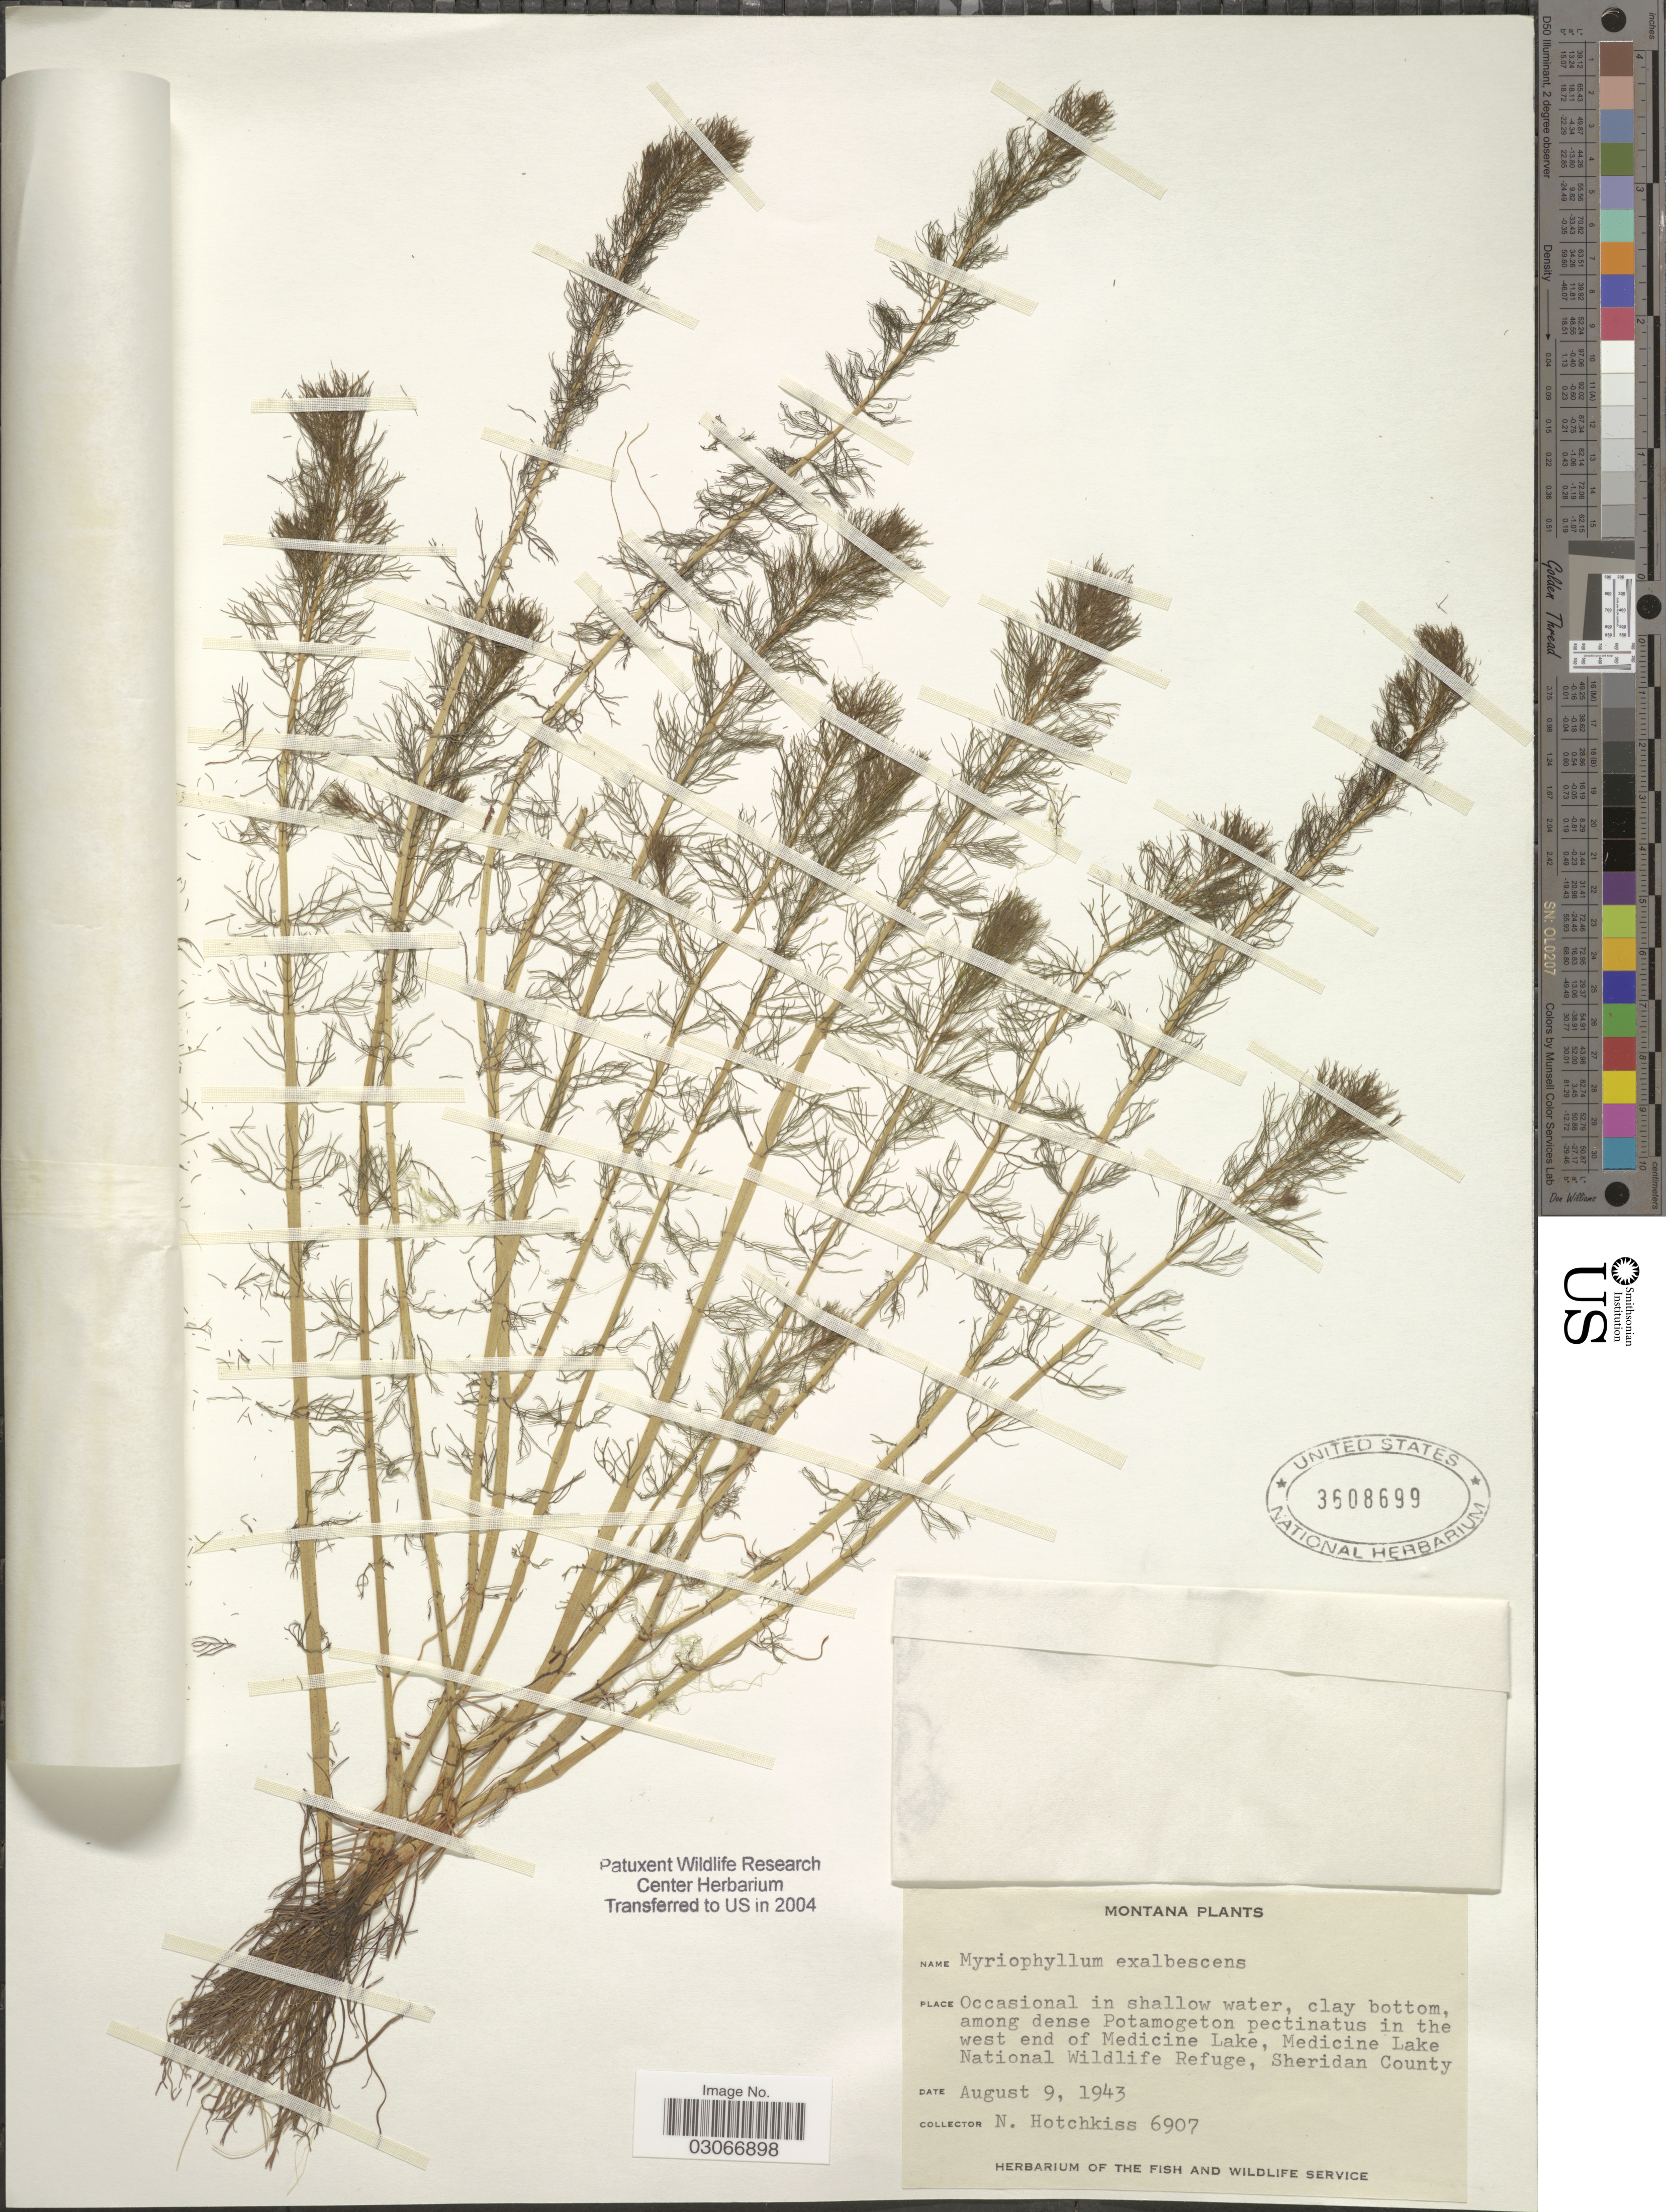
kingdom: Plantae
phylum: Tracheophyta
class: Magnoliopsida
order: Saxifragales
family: Haloragaceae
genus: Myriophyllum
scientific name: Myriophyllum exalbescens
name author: Fernald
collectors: N. Hotchkiss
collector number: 6907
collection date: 1943-08-09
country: United States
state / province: Montana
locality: In the west end of Medicine Lake, Medicine Lake National Wildlife Refuge, Sheridan County.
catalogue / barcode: US 3608699